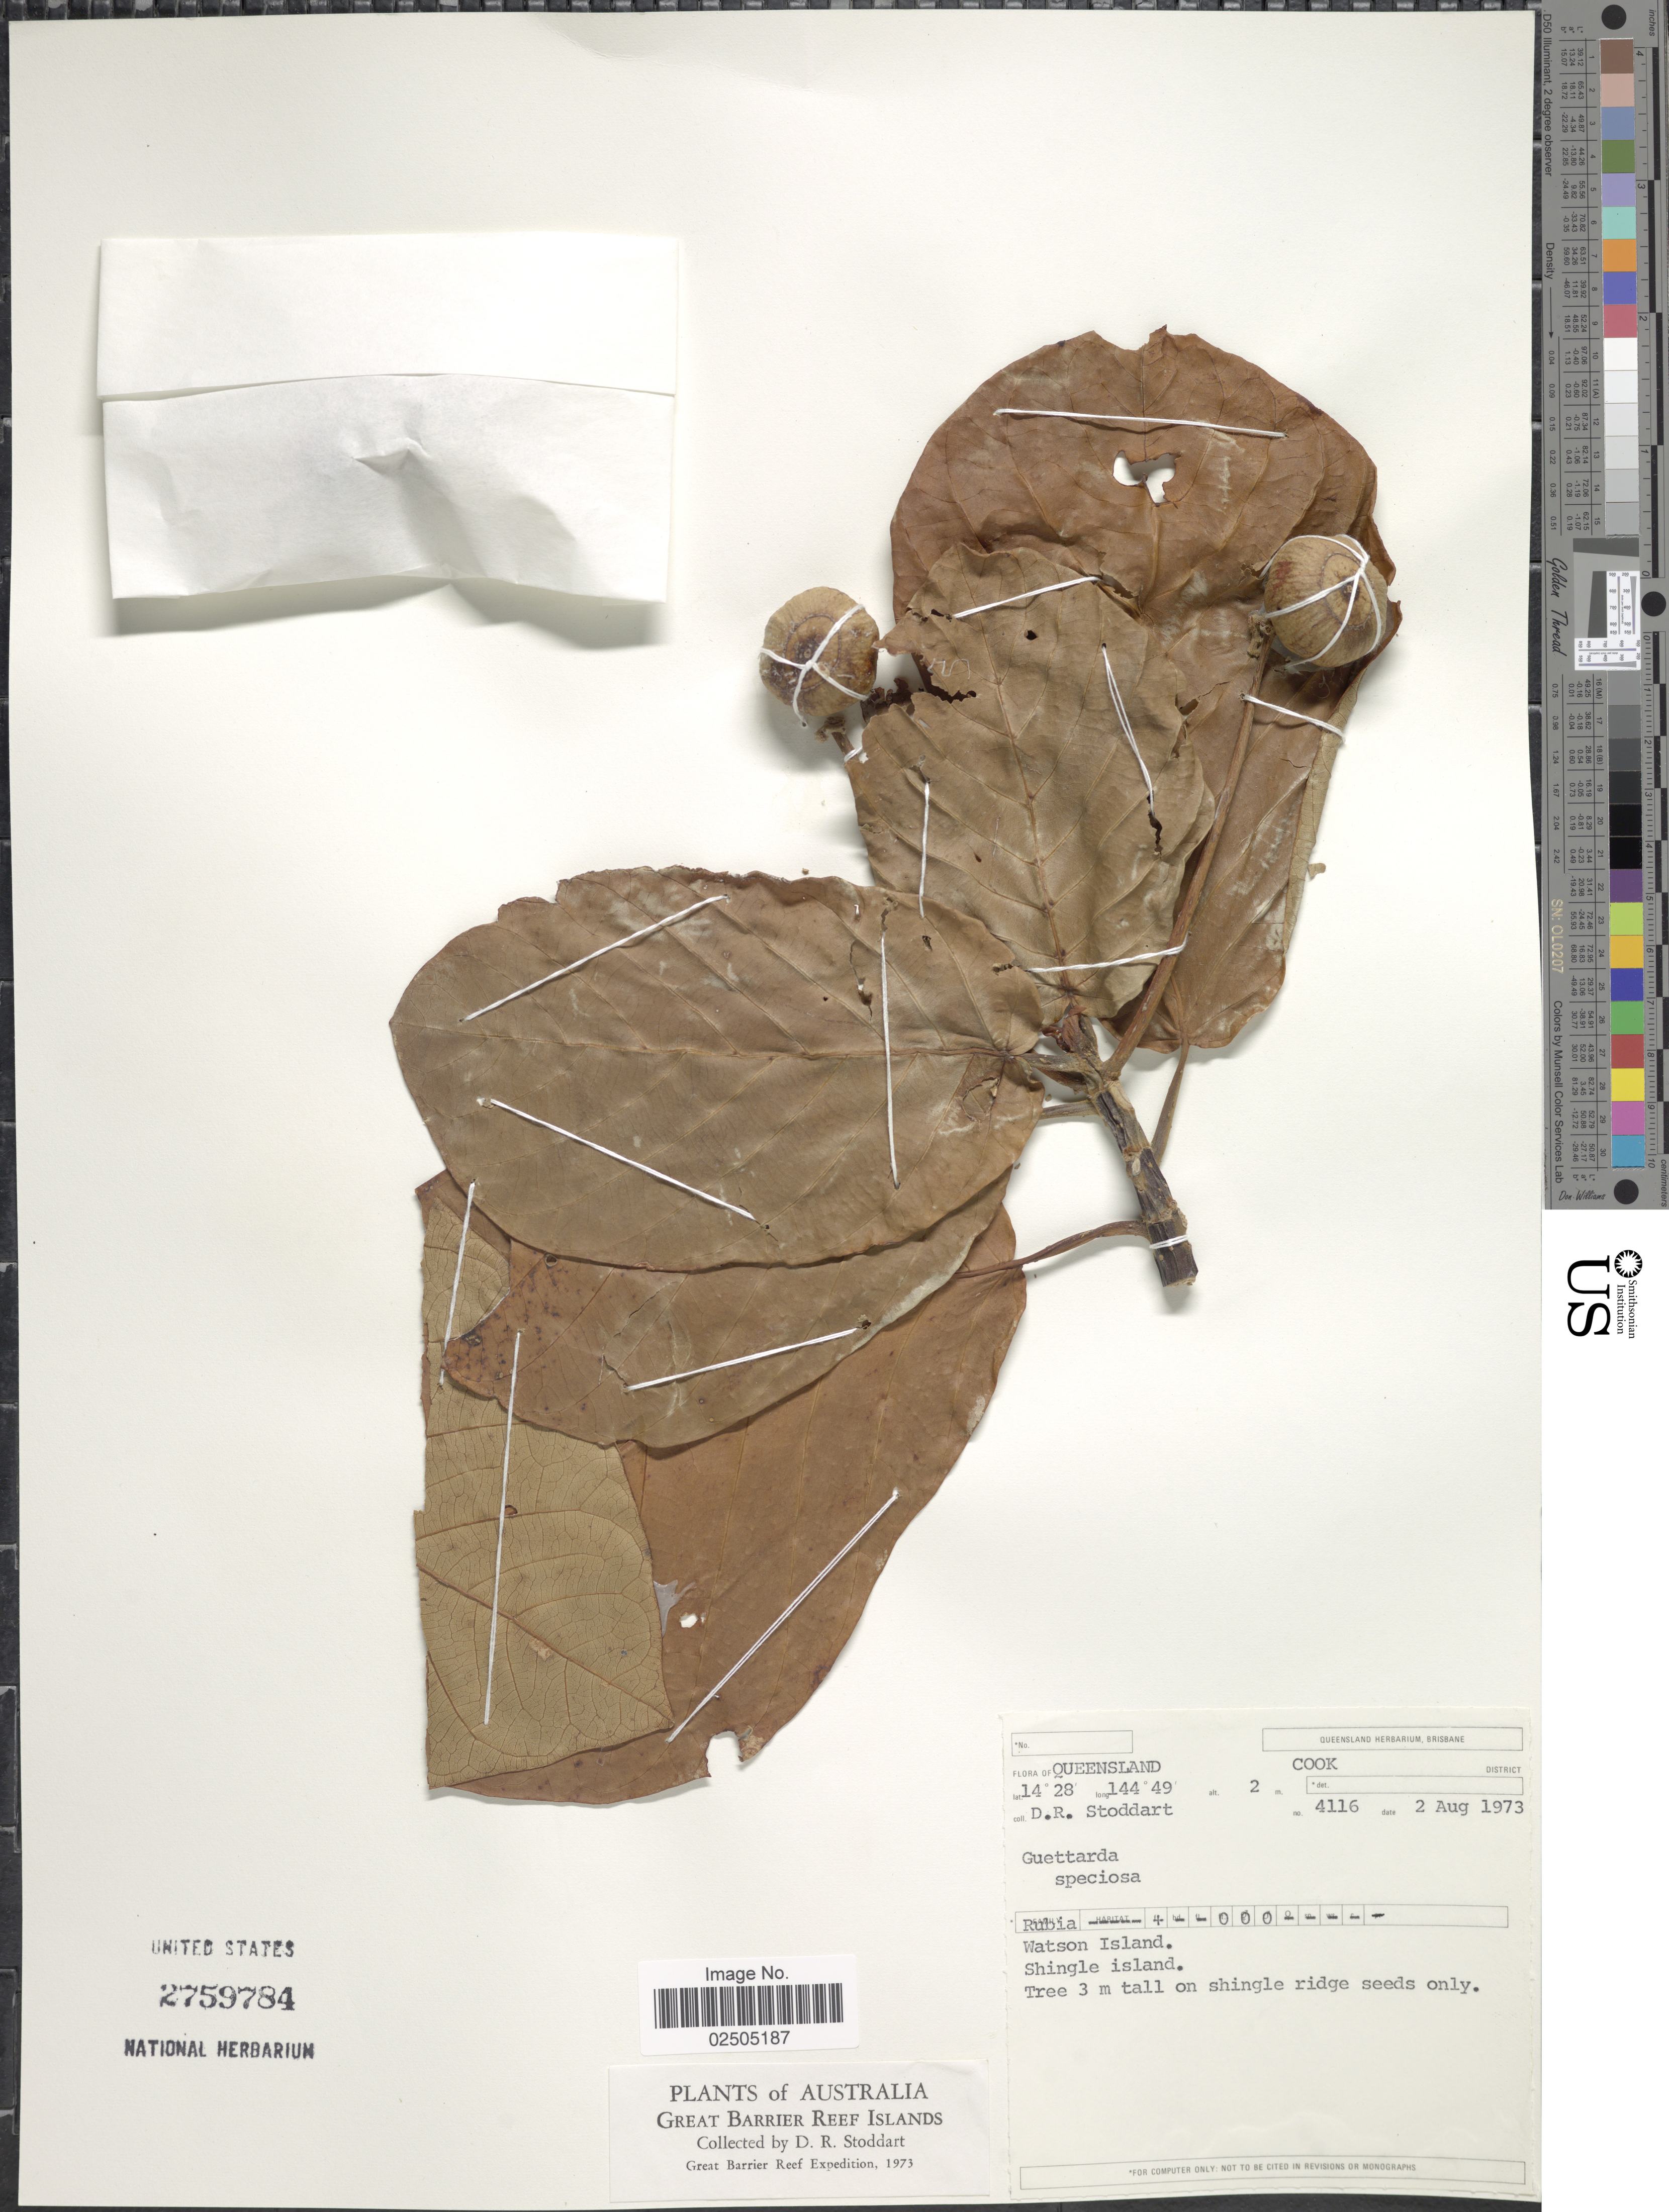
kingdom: Plantae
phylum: Tracheophyta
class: Magnoliopsida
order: Gentianales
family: Rubiaceae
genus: Guettarda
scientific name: Guettarda speciosa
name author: L.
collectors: D. R. Stoddart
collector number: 4116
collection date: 1973-08-02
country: Australia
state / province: Queensland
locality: Cook District, Watson Island, Shingle Island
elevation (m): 2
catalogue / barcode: US 2759784